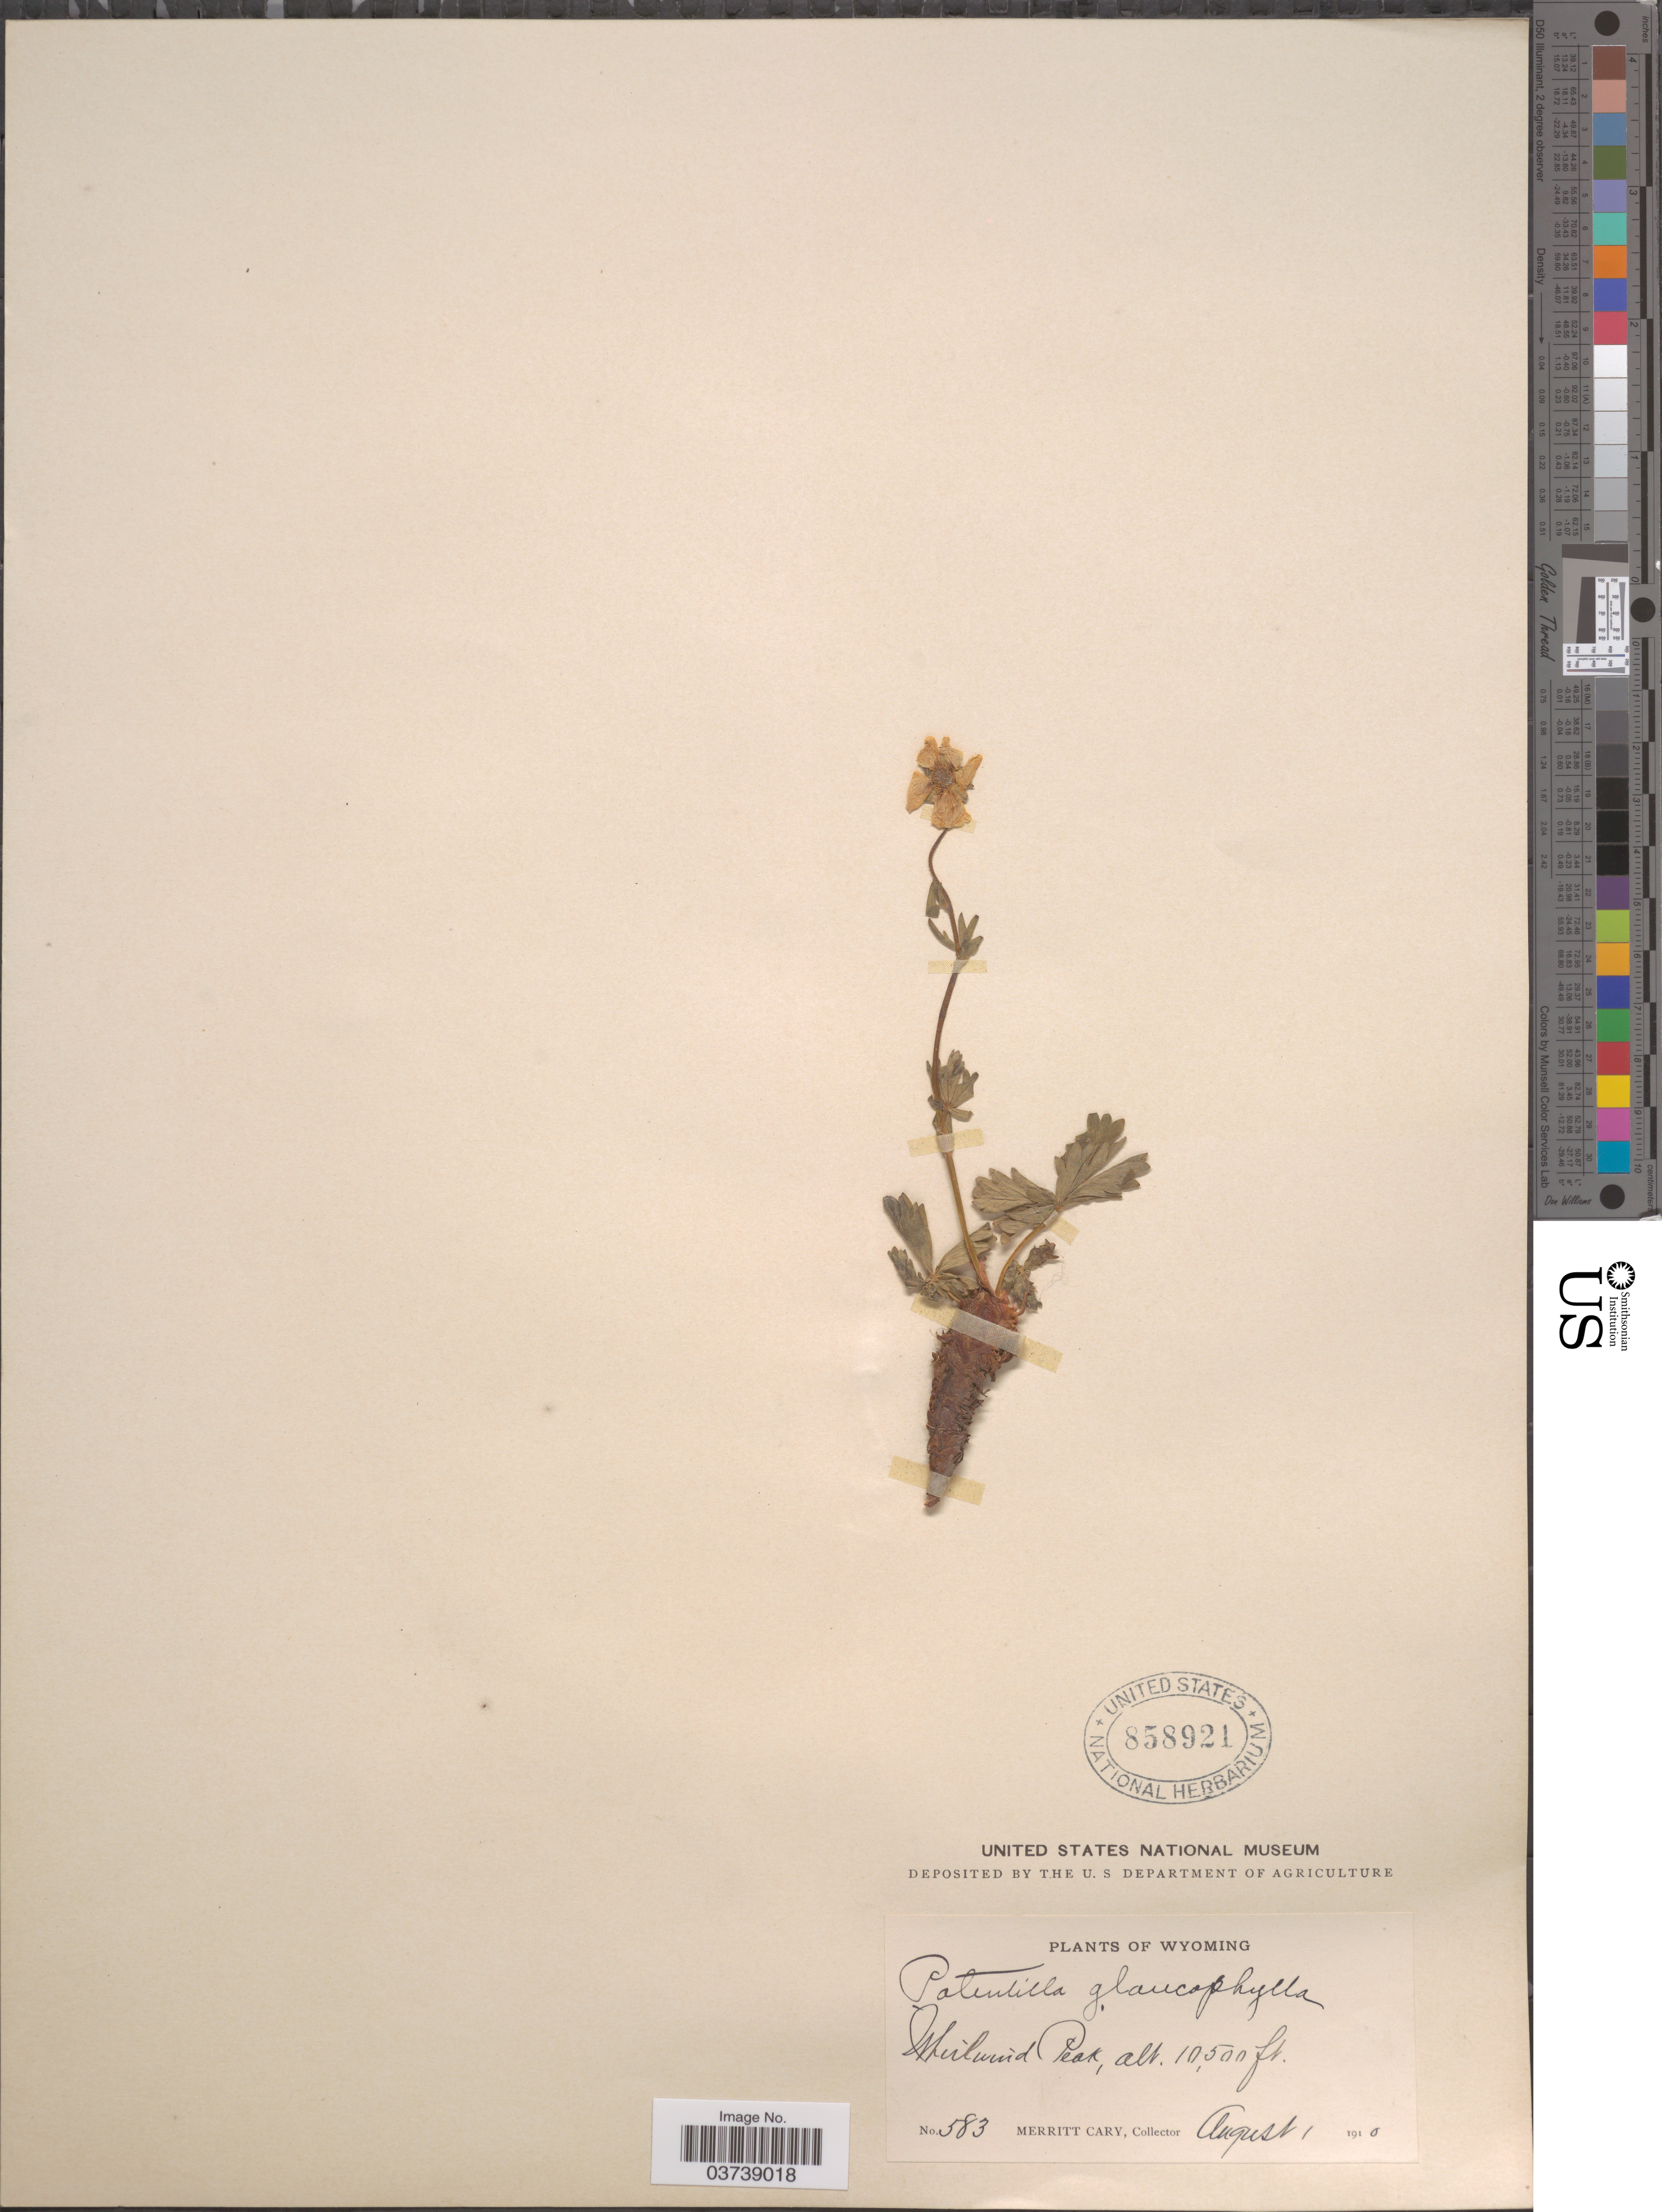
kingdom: Plantae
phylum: Tracheophyta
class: Magnoliopsida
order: Rosales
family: Rosaceae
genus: Potentilla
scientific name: Potentilla diversifolia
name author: Lehm.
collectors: M. Cary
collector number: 583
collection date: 1910-08-01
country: United States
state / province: Wyoming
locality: Whirlwind Peak.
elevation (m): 3200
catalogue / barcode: US 858921